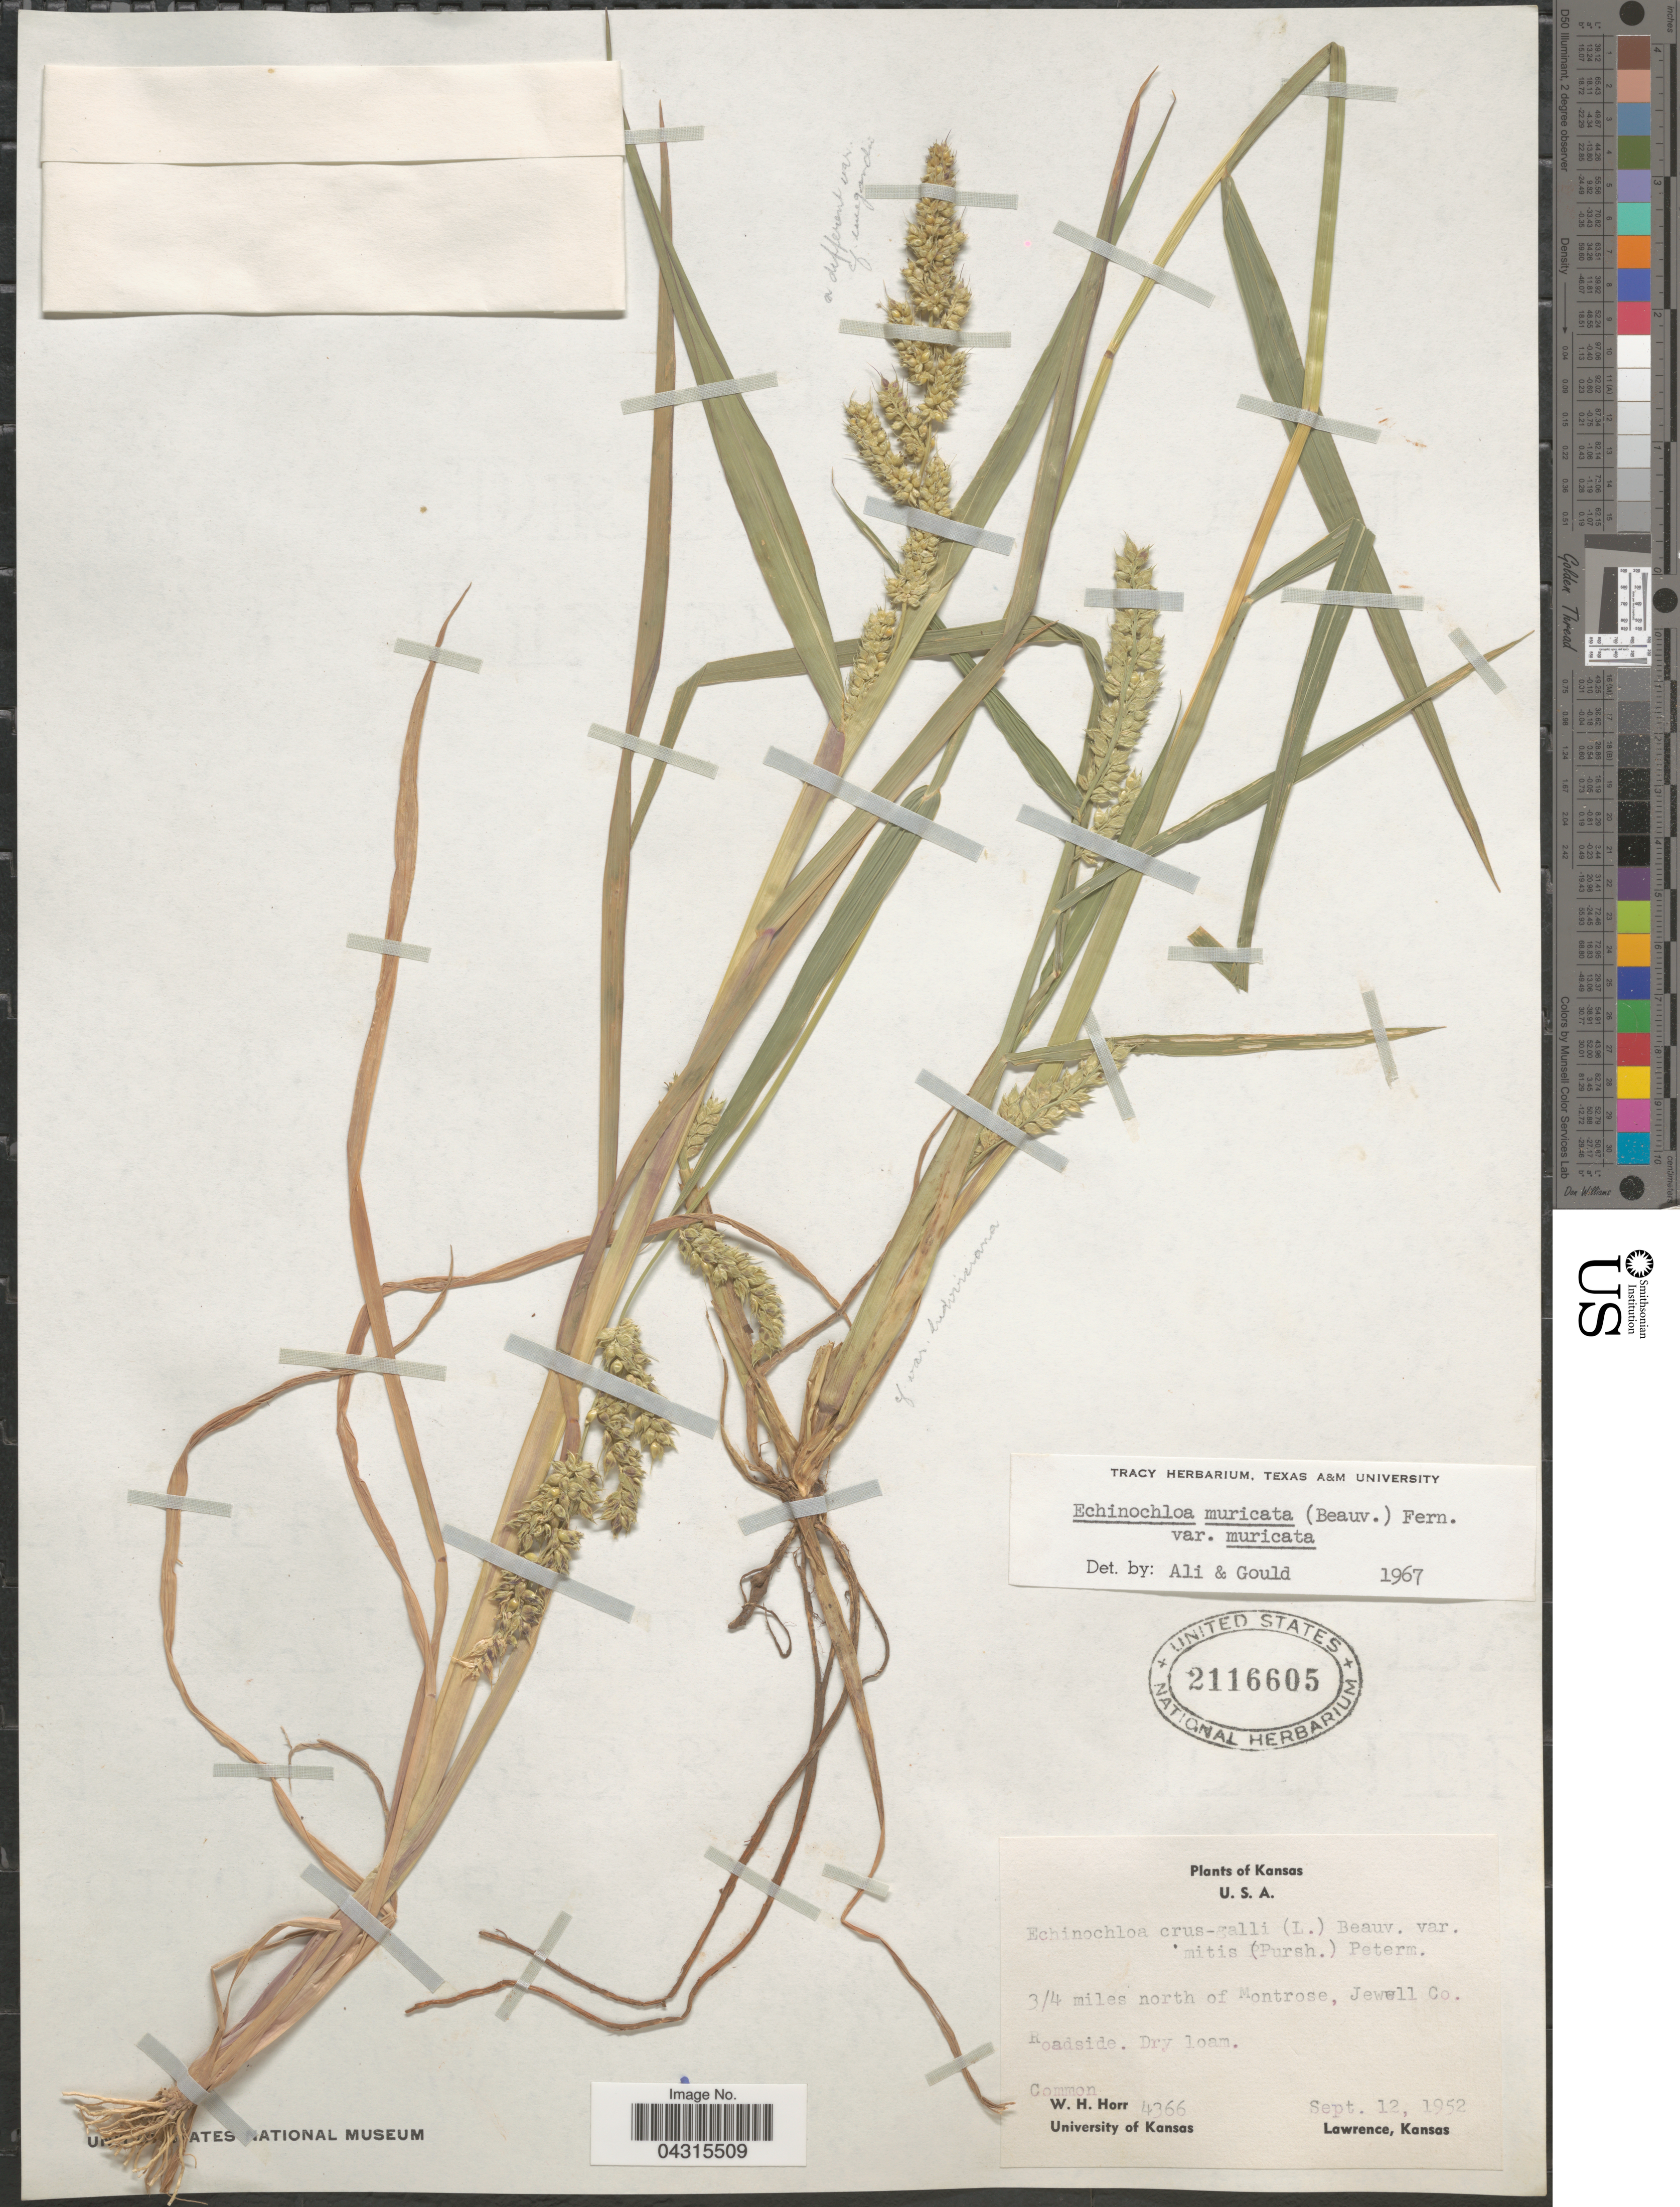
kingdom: Plantae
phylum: Tracheophyta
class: Liliopsida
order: Poales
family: Poaceae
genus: Echinochloa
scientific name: Echinochloa muricata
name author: (P. Beauv.) Fernald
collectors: W. H. Horr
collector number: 4366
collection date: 1952-09-12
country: United States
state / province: Kansas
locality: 3/4 miles north of Montrose, Jewell Co.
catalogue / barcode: US 2116605